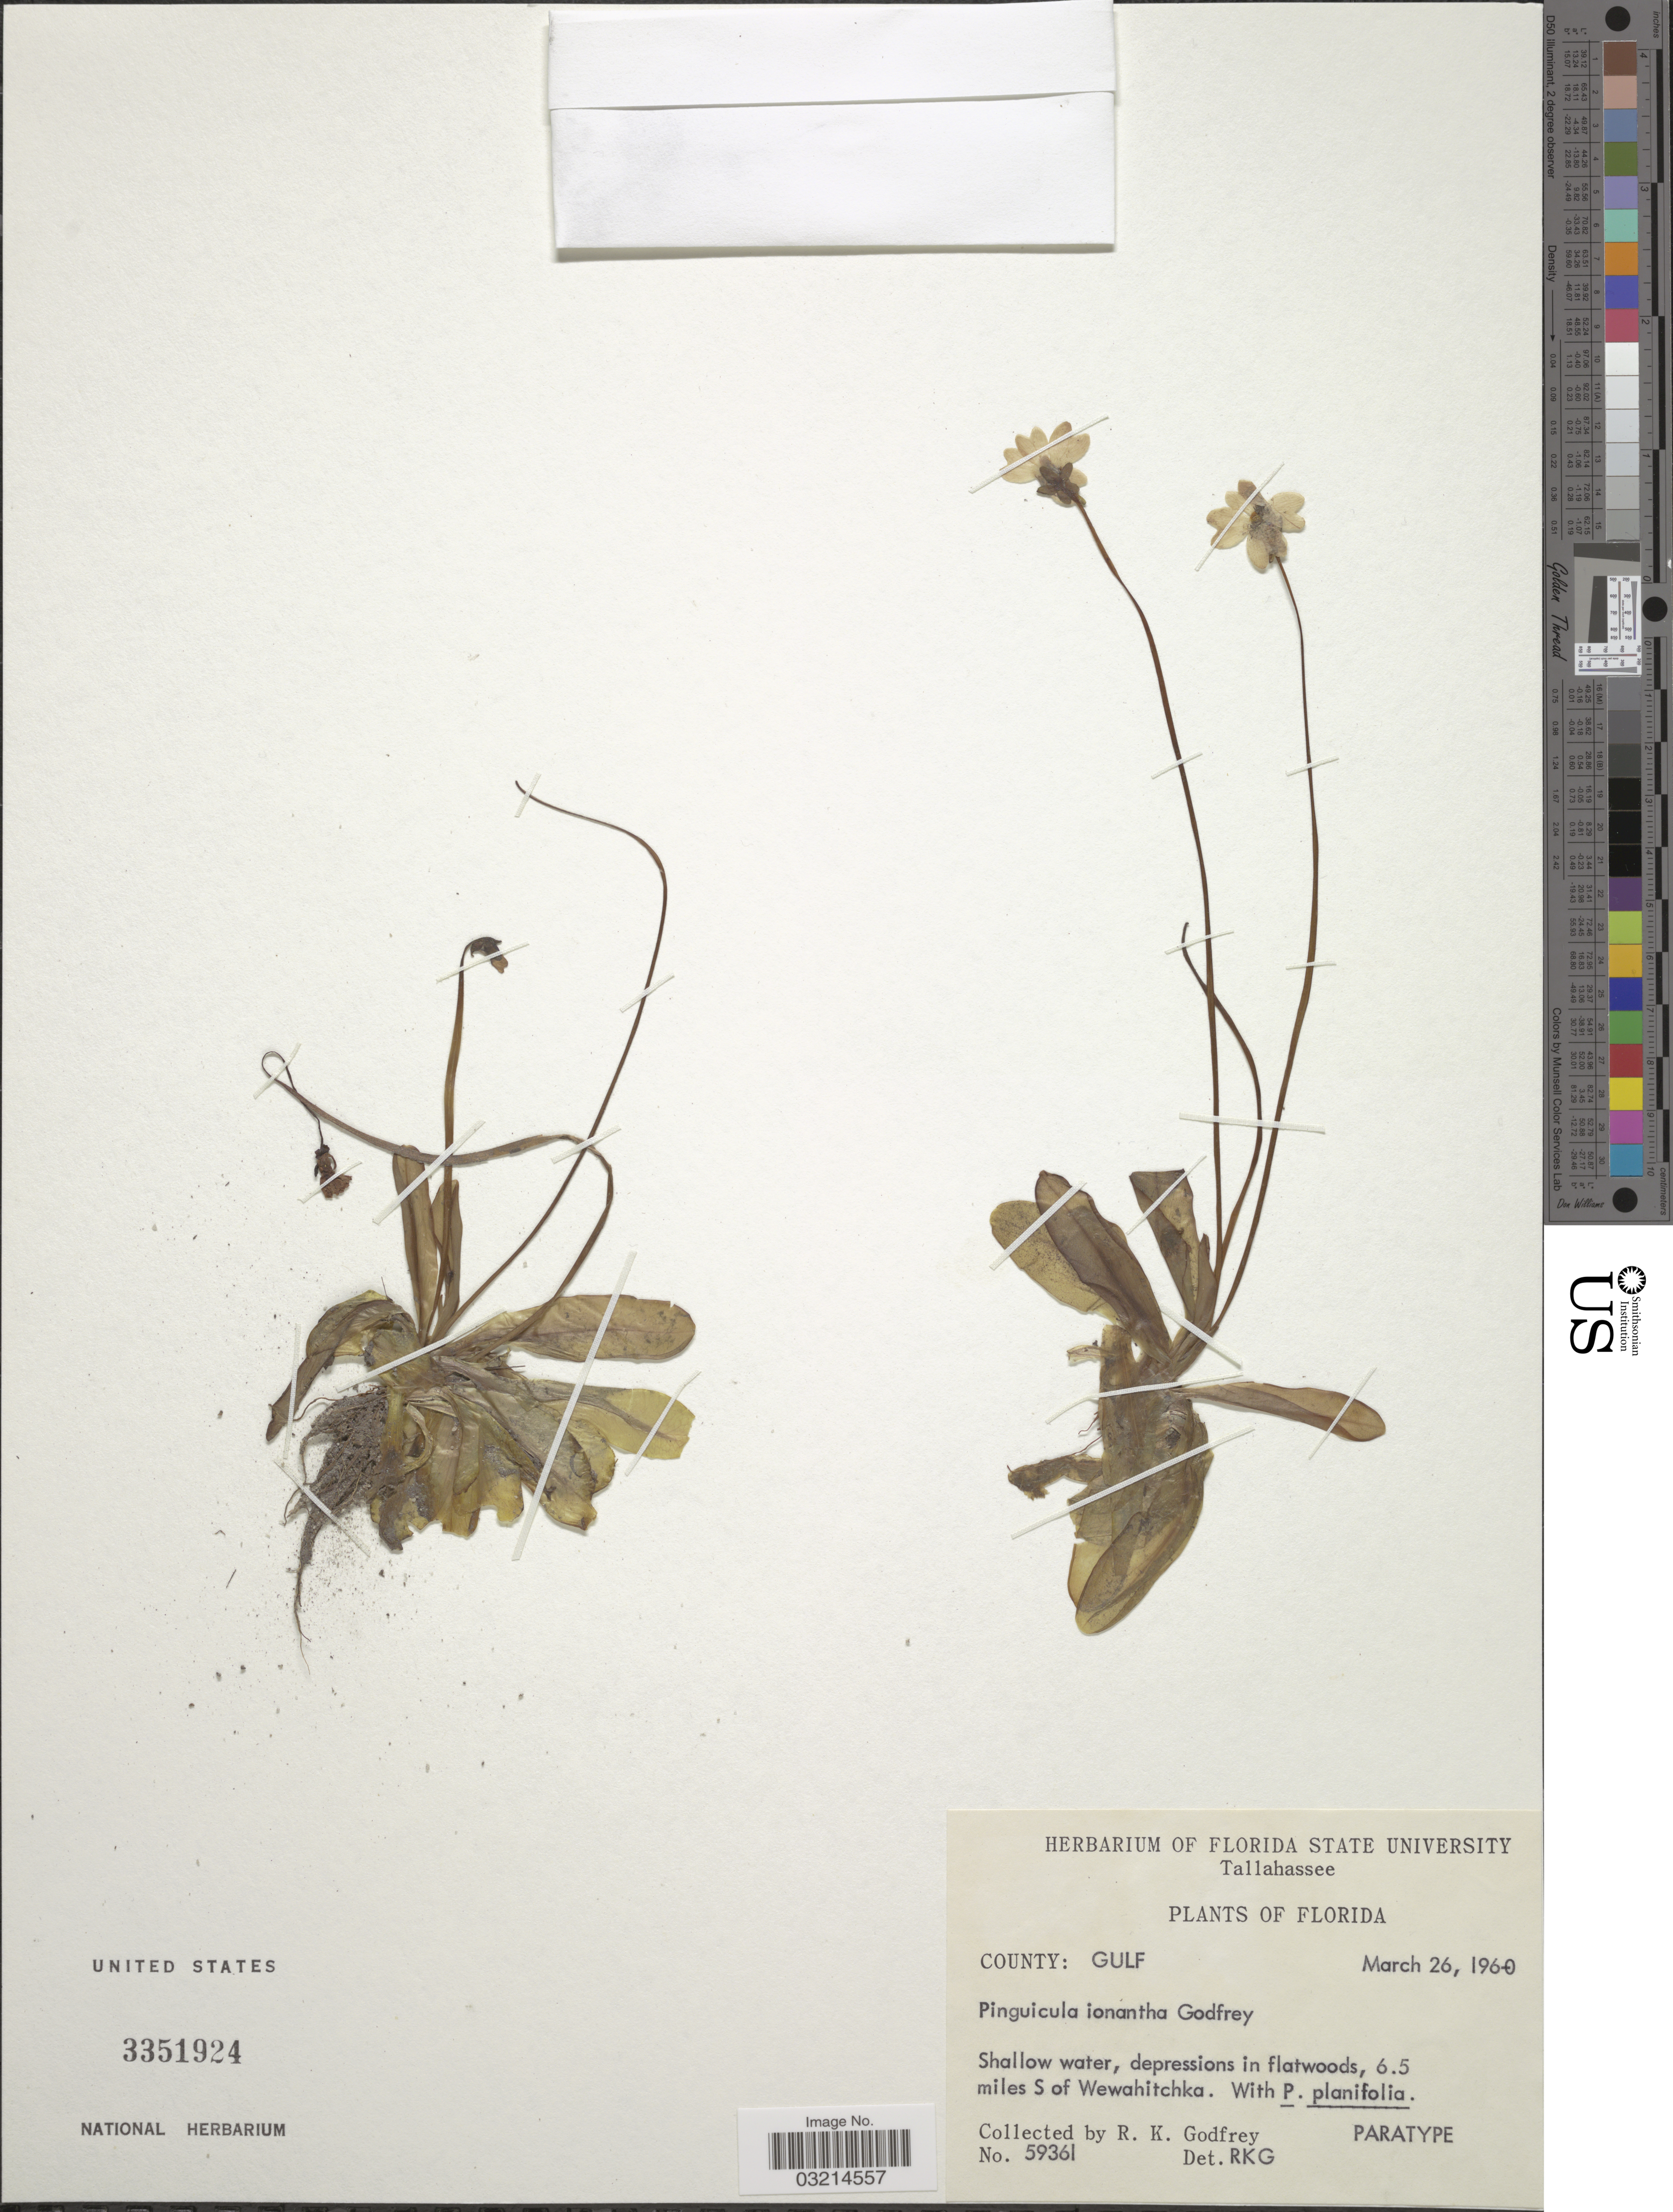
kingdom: Plantae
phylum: Tracheophyta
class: Magnoliopsida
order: Lamiales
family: Lentibulariaceae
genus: Pinguicula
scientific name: Pinguicula ionantha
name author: R.K. Godfrey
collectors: R. K. Godfrey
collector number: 59361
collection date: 1960-03-26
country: United States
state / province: Florida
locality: County: Gulf. Shallow water, depressions in flatwoods, 6.5 miles S of Wewahitchka.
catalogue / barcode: US 3351924